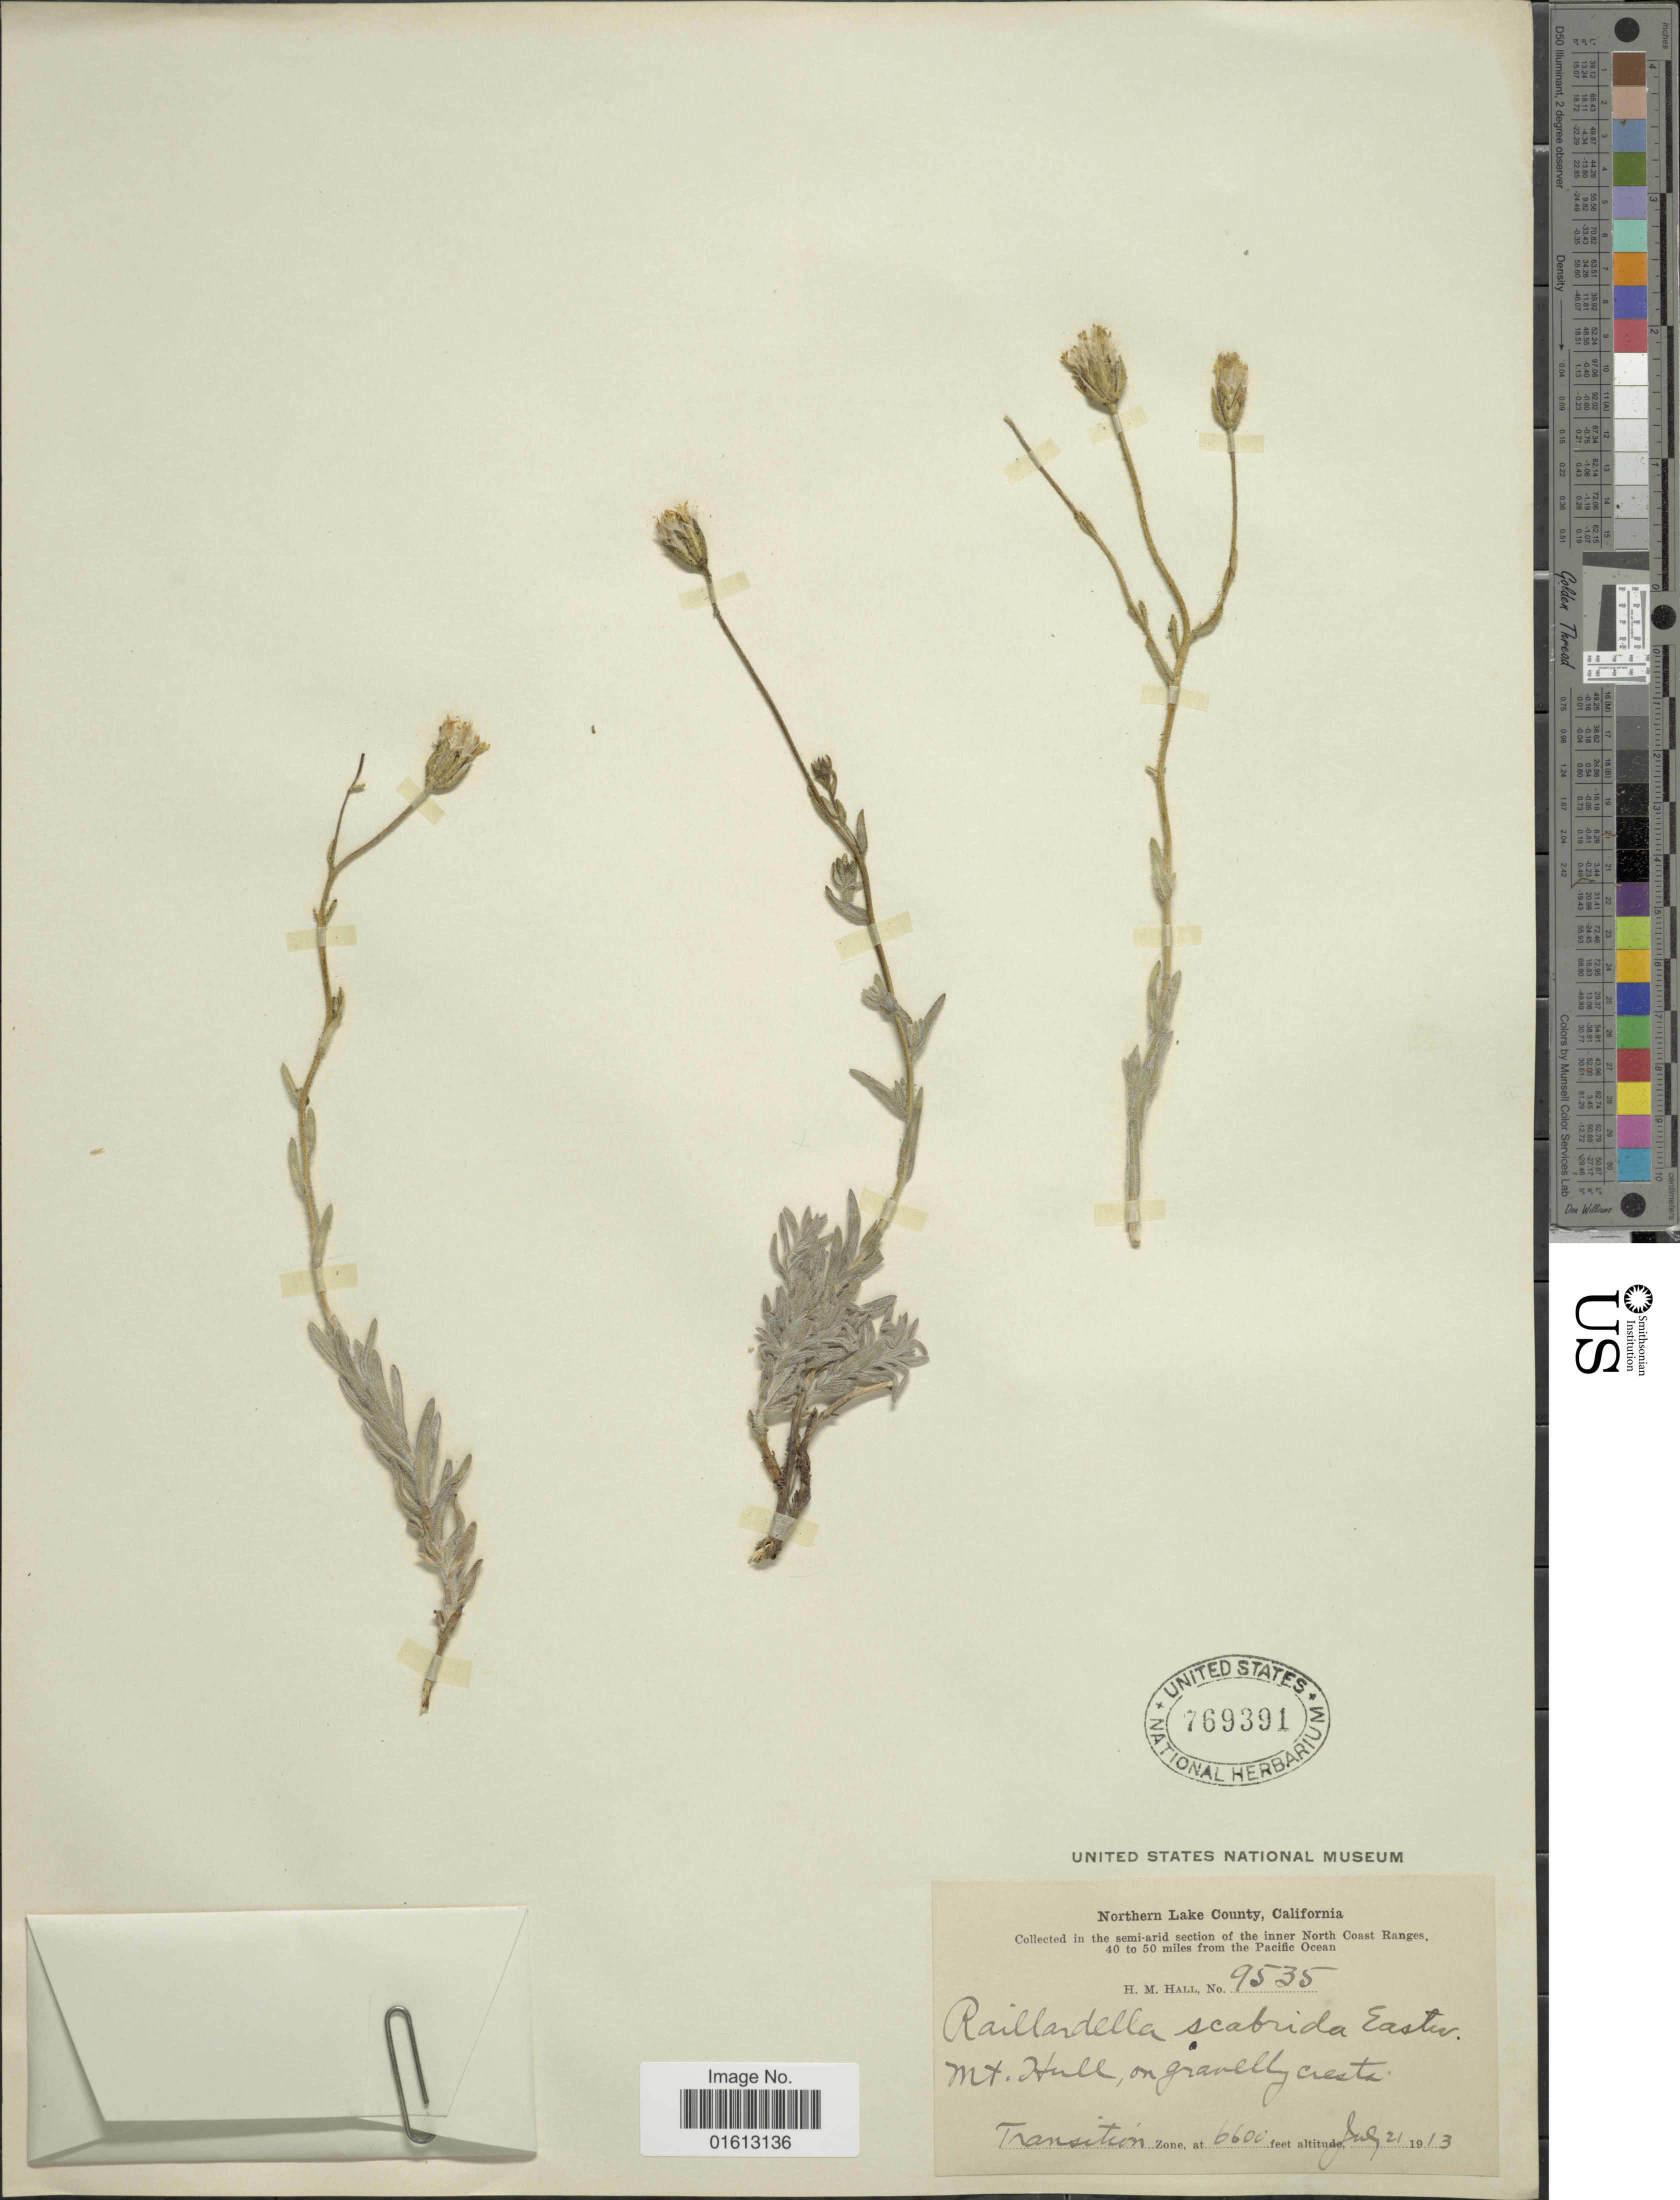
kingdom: Plantae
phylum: Tracheophyta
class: Magnoliopsida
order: Asterales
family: Asteraceae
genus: Anisocarpus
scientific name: Anisocarpus scabridus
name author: (Eastw.) B.G. Baldwin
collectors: H. Hall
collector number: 9535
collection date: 1913-07-21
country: United States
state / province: California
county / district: Lake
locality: California, Northern Lake County, Mt. Hull.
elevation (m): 2012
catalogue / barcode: US 769391